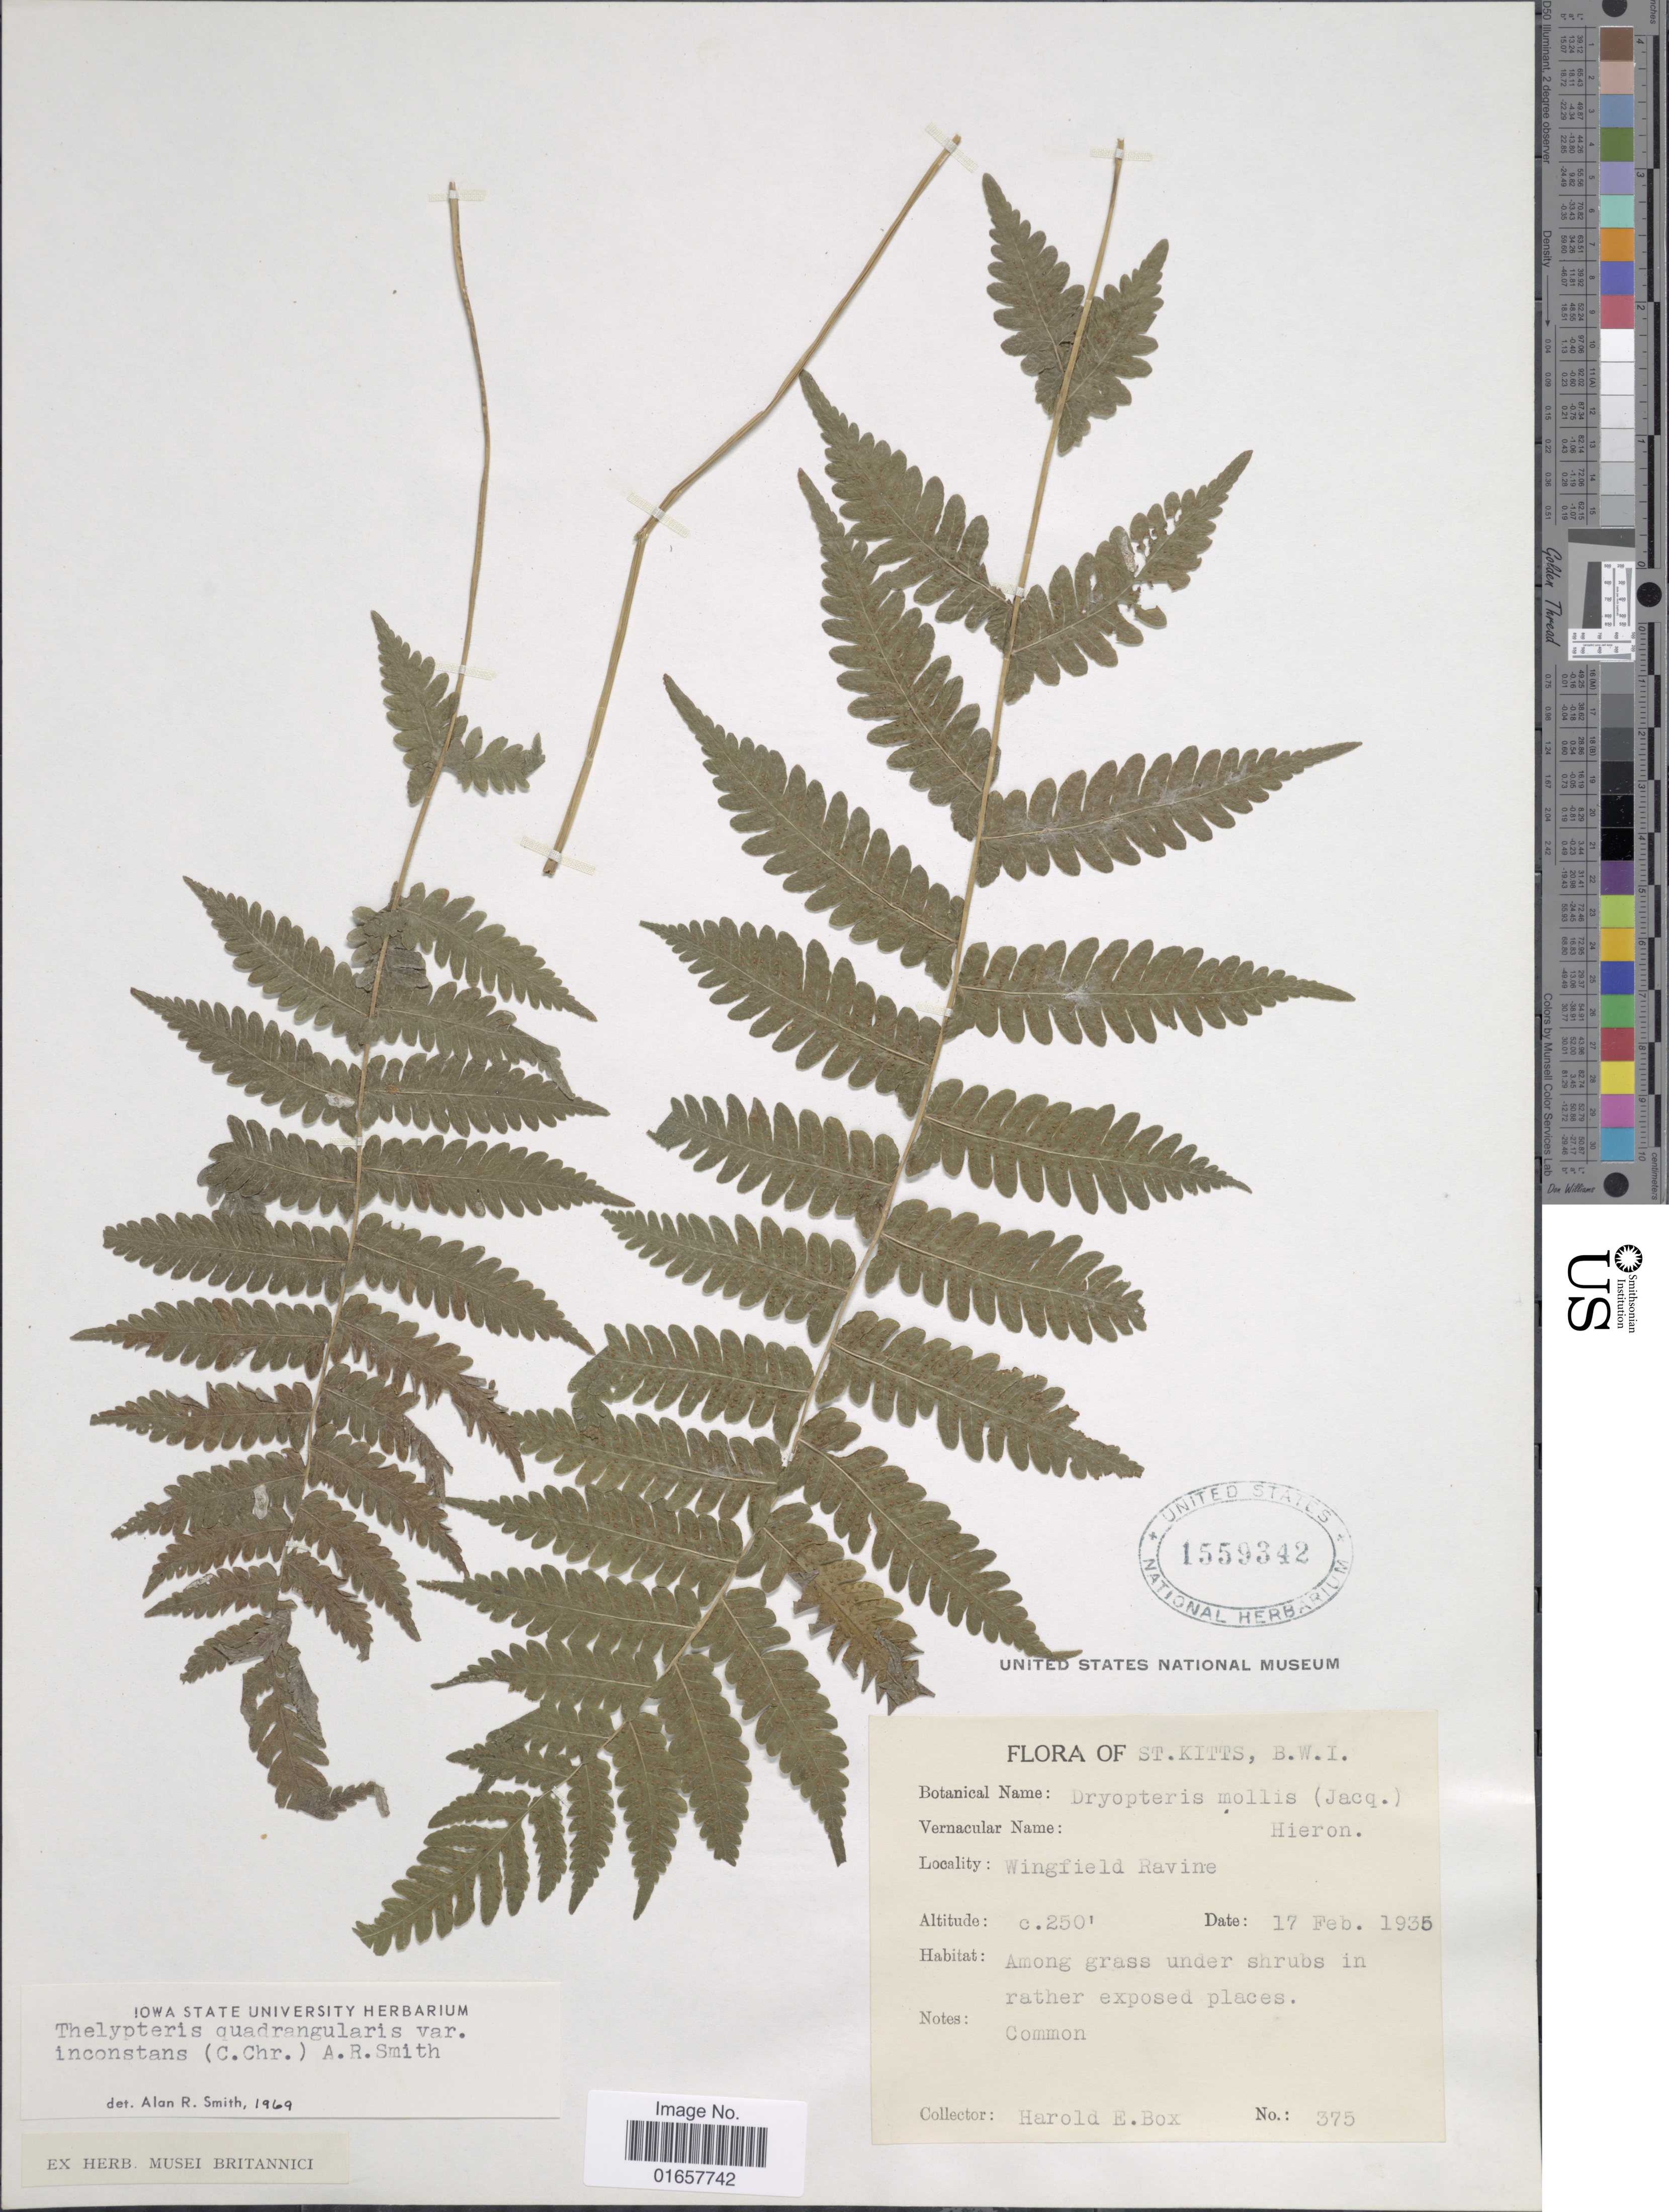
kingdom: Plantae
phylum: Tracheophyta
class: Polypodiopsida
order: Polypodiales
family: Thelypteridaceae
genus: Christella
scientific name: Christella hispidula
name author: (Decne.) Holttum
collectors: H. E. Box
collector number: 375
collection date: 1935-02-17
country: St. Christopher-Nevis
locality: St. Kitts, B.W.I. Wingfield Ravine.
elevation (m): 76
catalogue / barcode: US 1559342